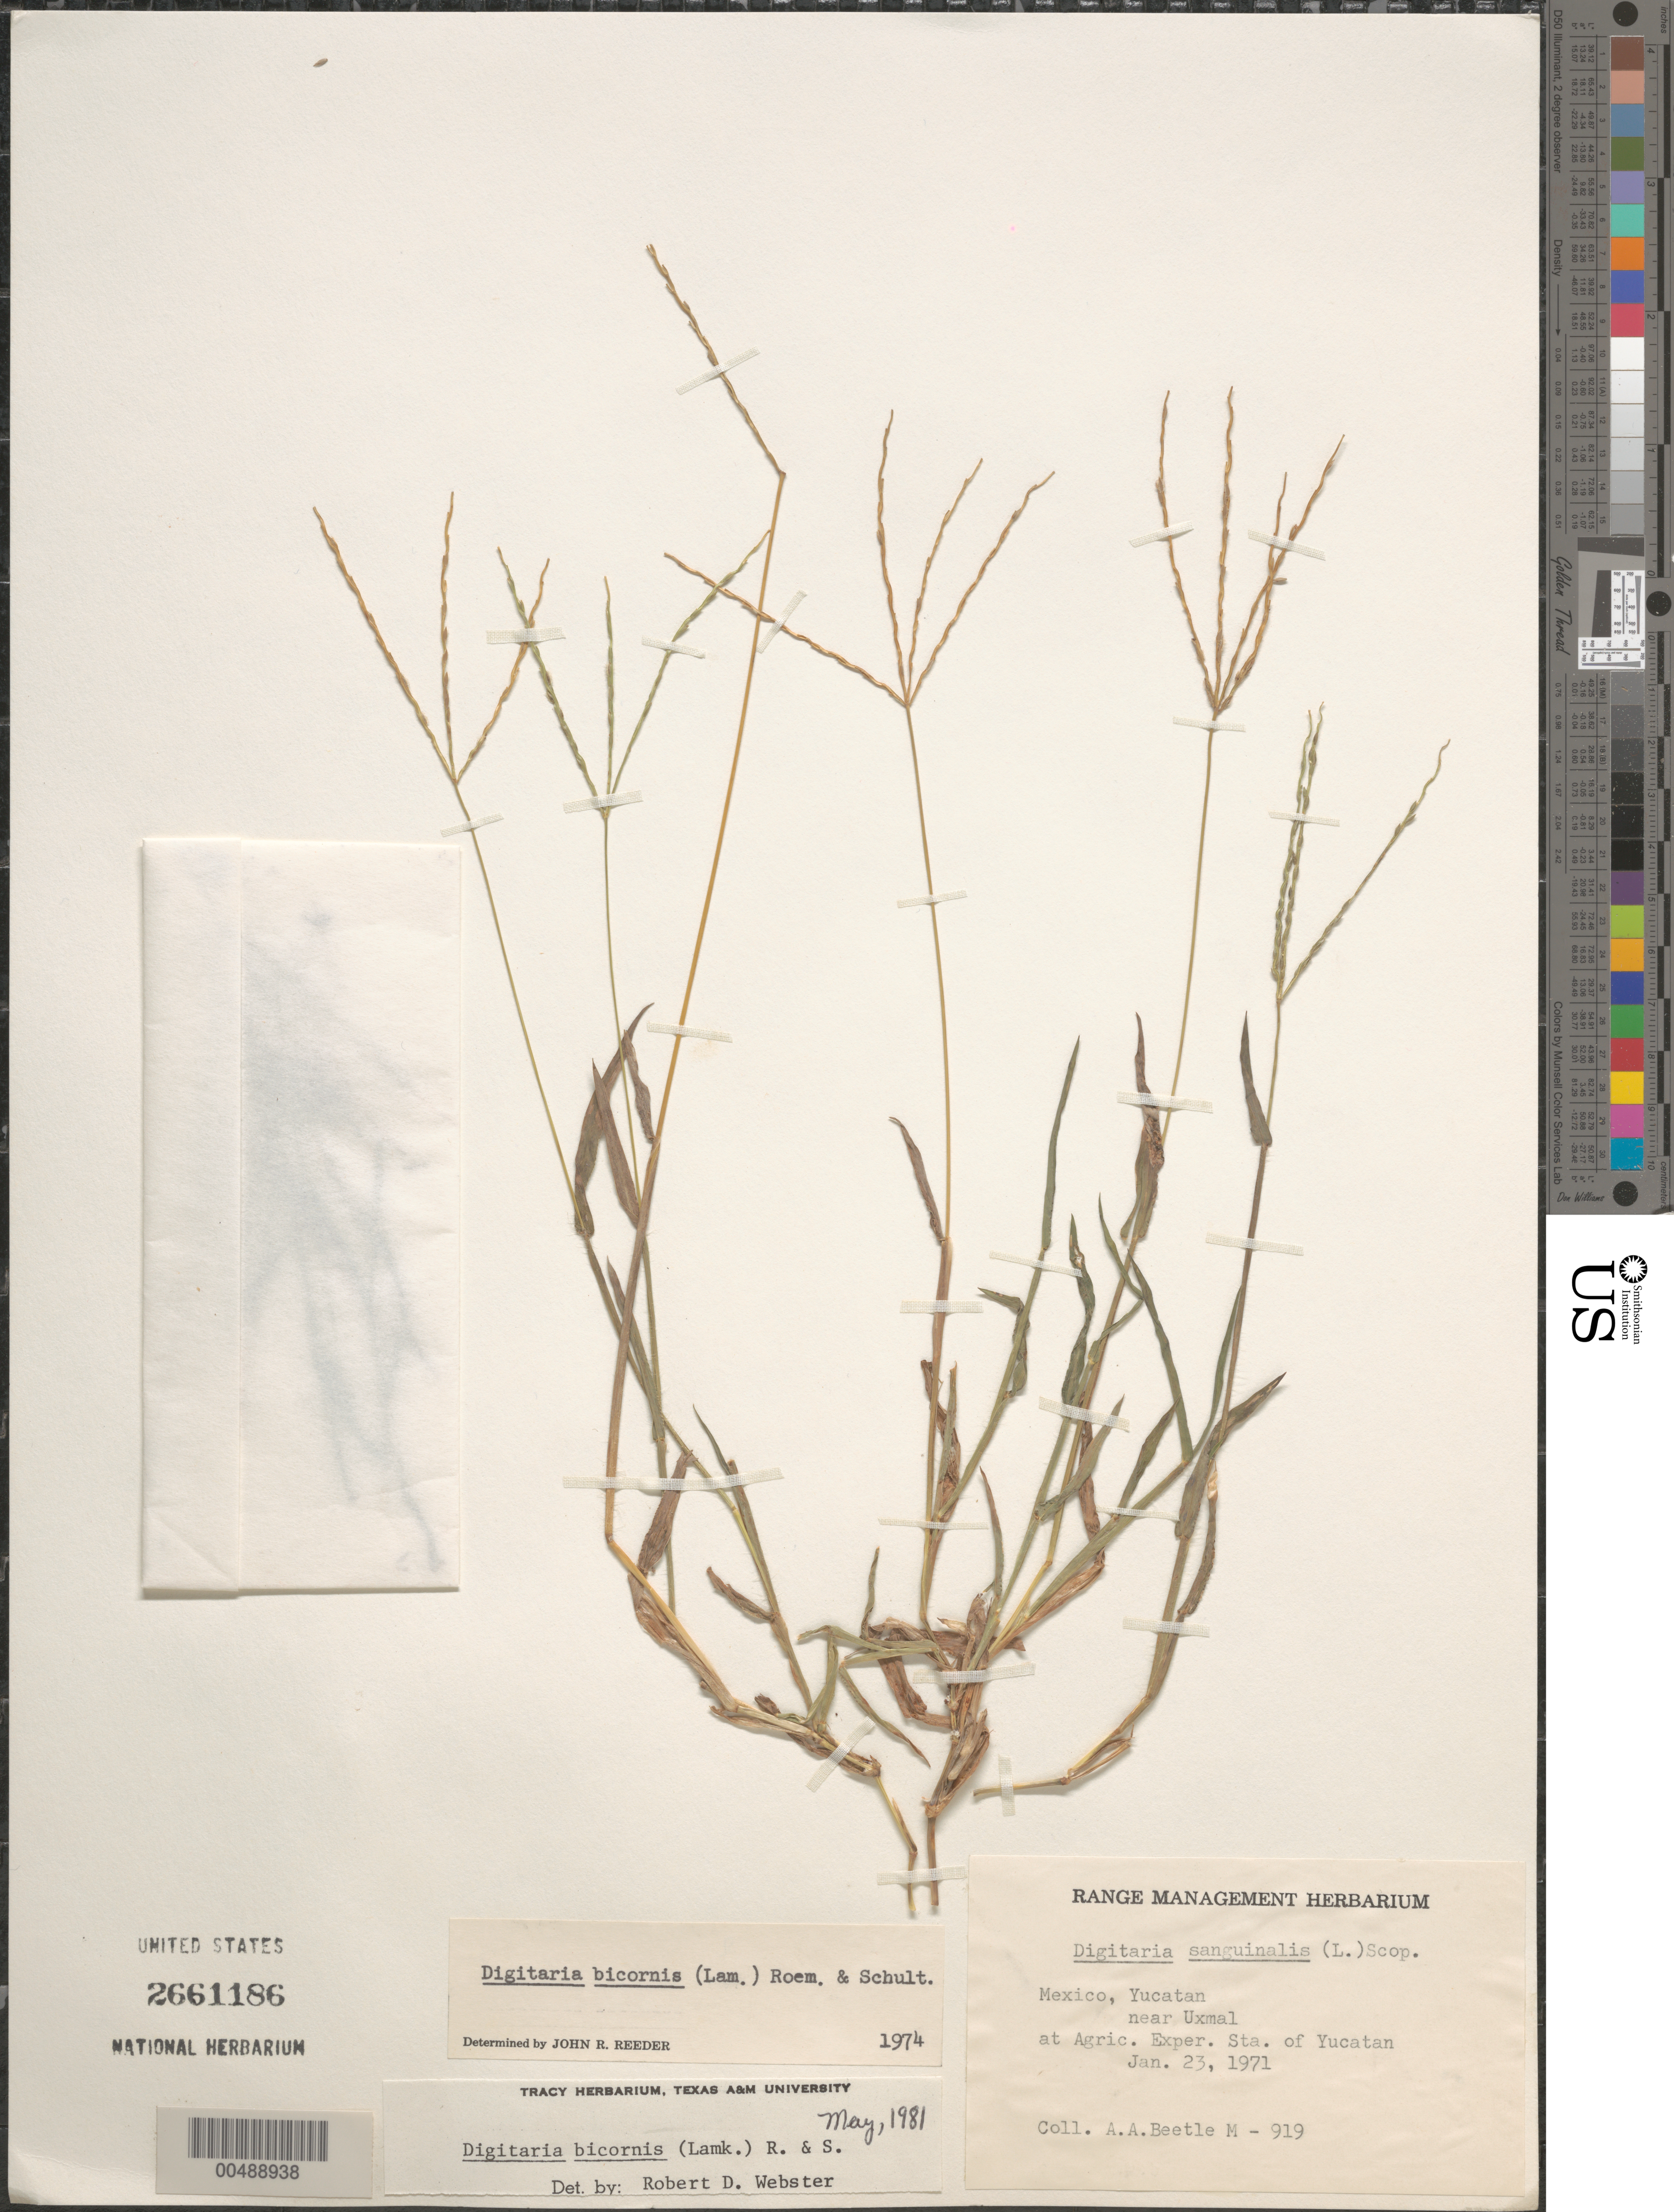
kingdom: Plantae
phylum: Tracheophyta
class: Liliopsida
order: Poales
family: Poaceae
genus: Digitaria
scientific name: Digitaria bicornis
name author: (Lam.) Roem. & Schult.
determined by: Webster, Robert D.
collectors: A. A. Beetle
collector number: M-919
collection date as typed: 23 Jan 1971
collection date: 1971-01-23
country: Mexico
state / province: Yucatan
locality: Near Uxmal at Agric. Exper. Sta. of Yucatan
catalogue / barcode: US 2661186